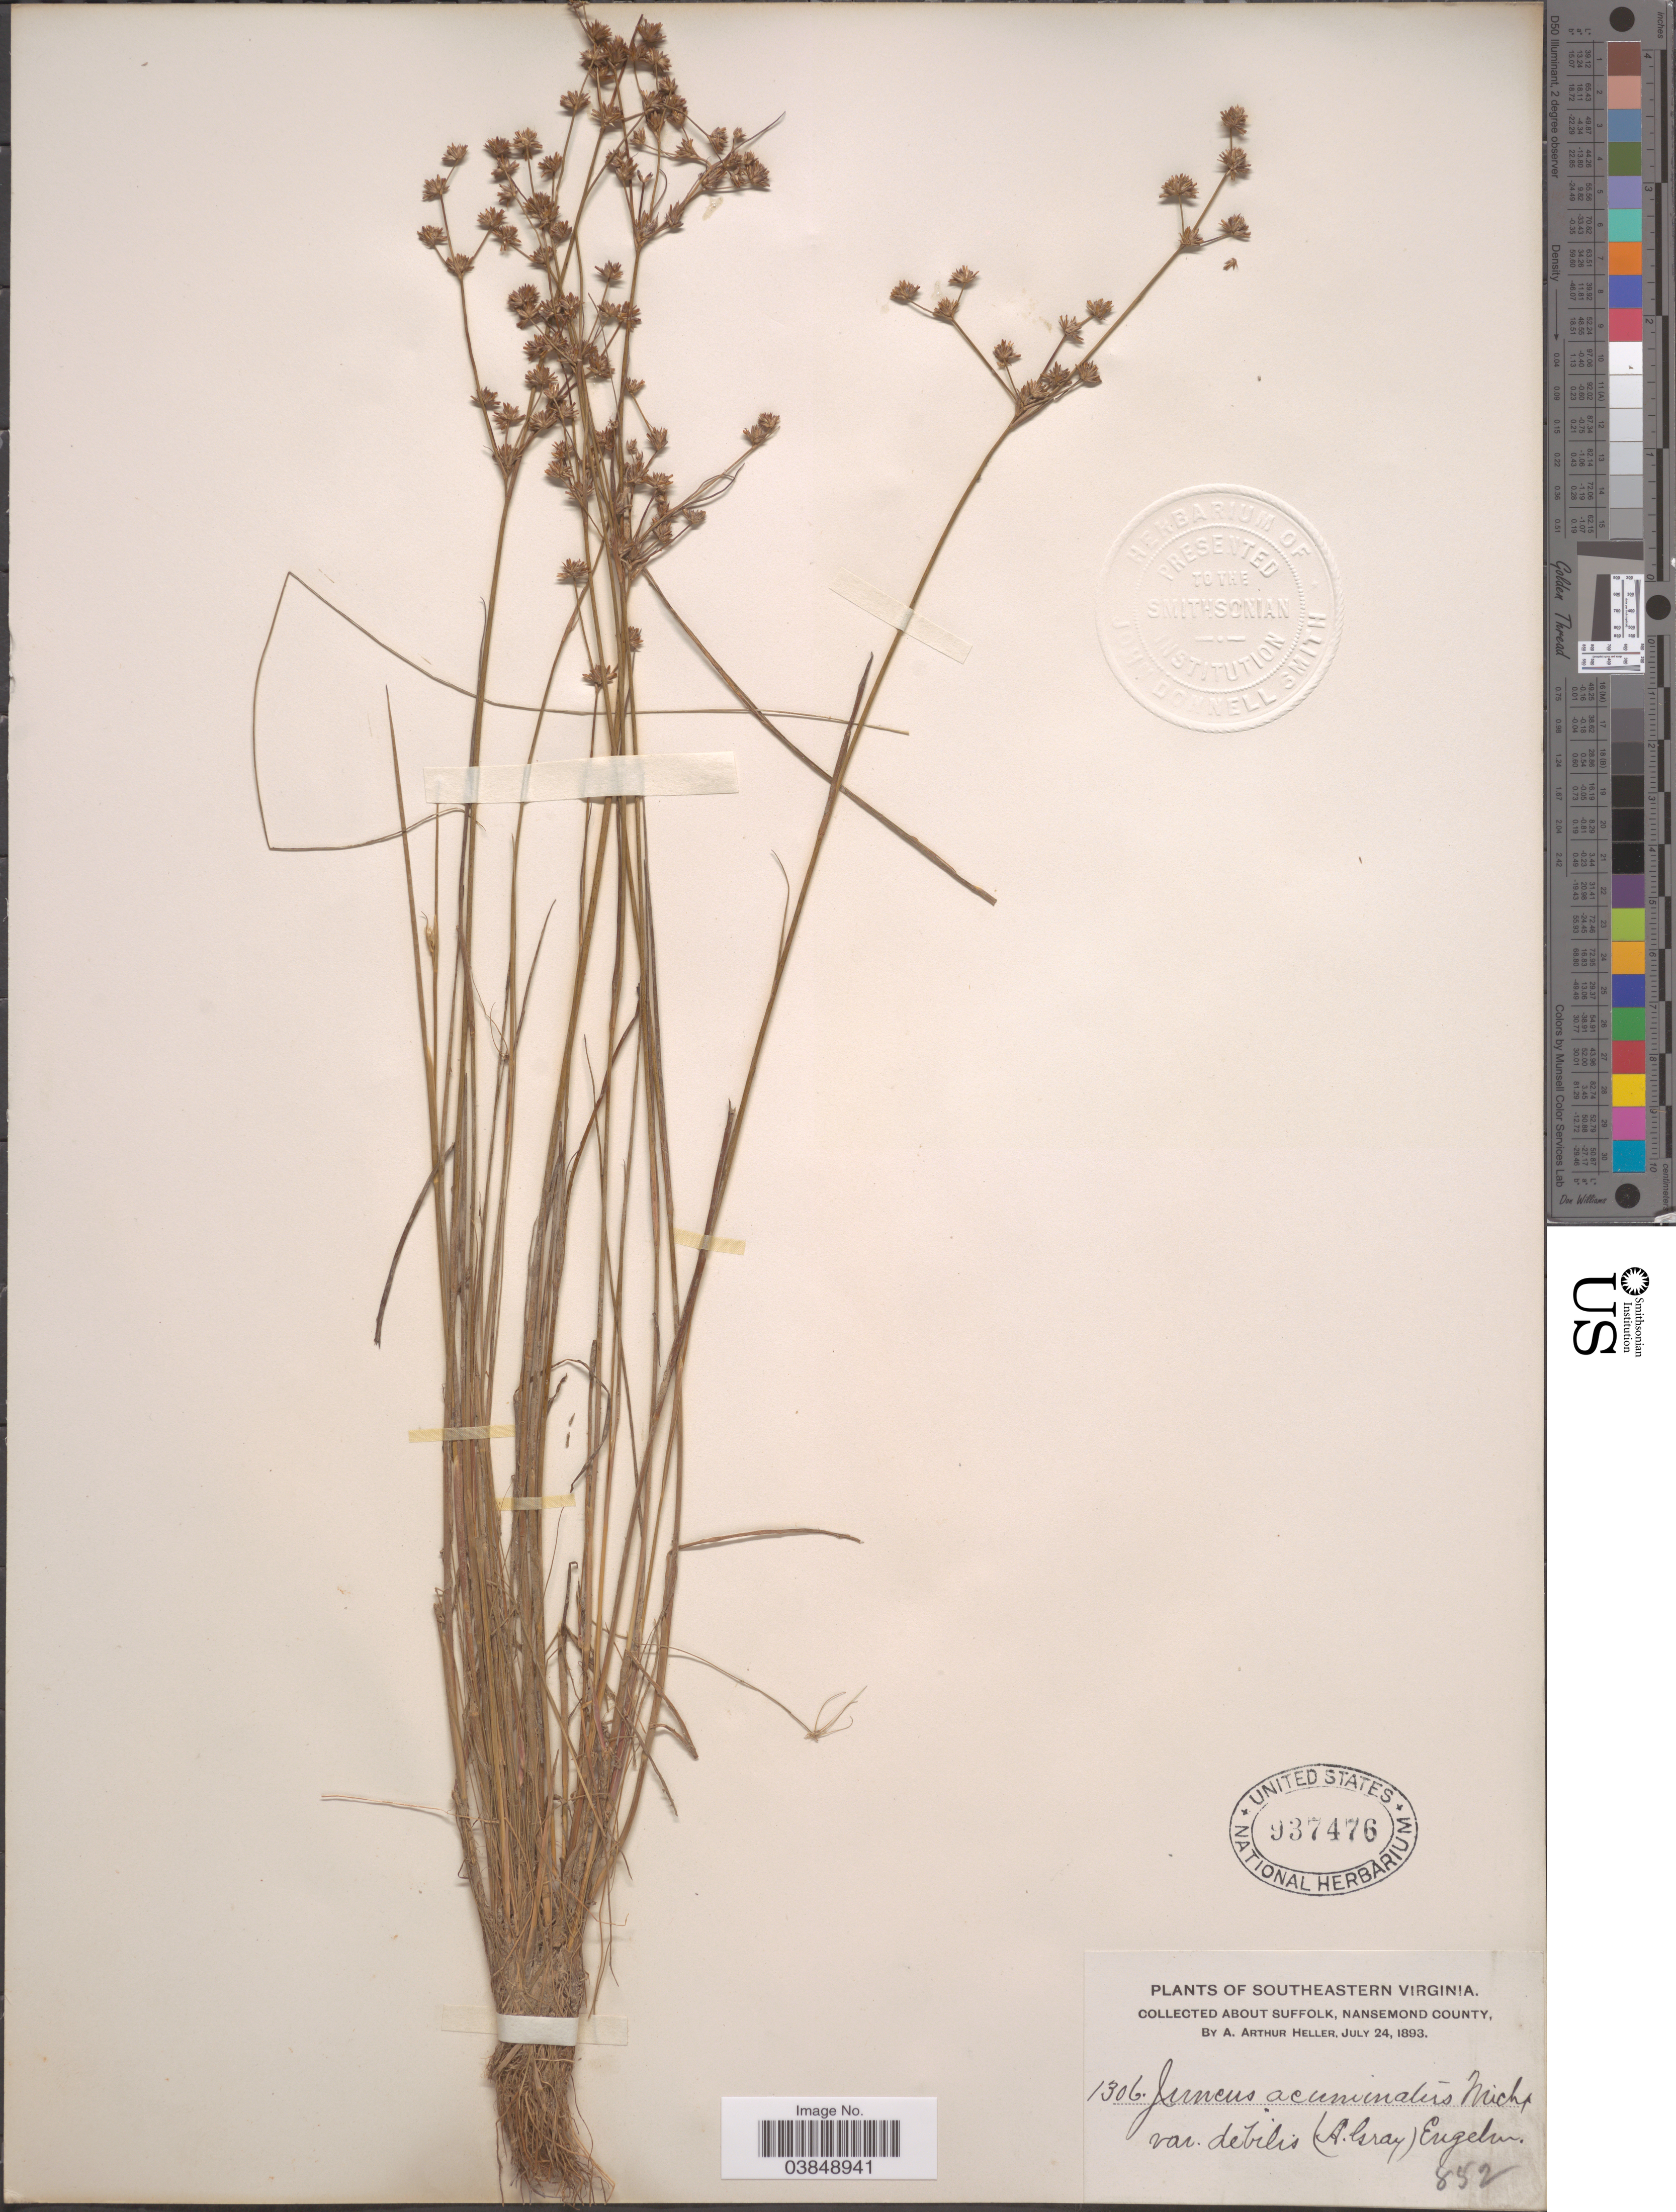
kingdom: Plantae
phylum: Tracheophyta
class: Liliopsida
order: Poales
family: Juncaceae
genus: Juncus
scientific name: Juncus acuminatus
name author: Michx.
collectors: A. A. Heller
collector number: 1306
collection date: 1893-07-24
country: United States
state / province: Virginia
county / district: City of Suffolk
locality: Southeastern Virginia. About Suffolk, Nansemond County.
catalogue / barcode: US 937476